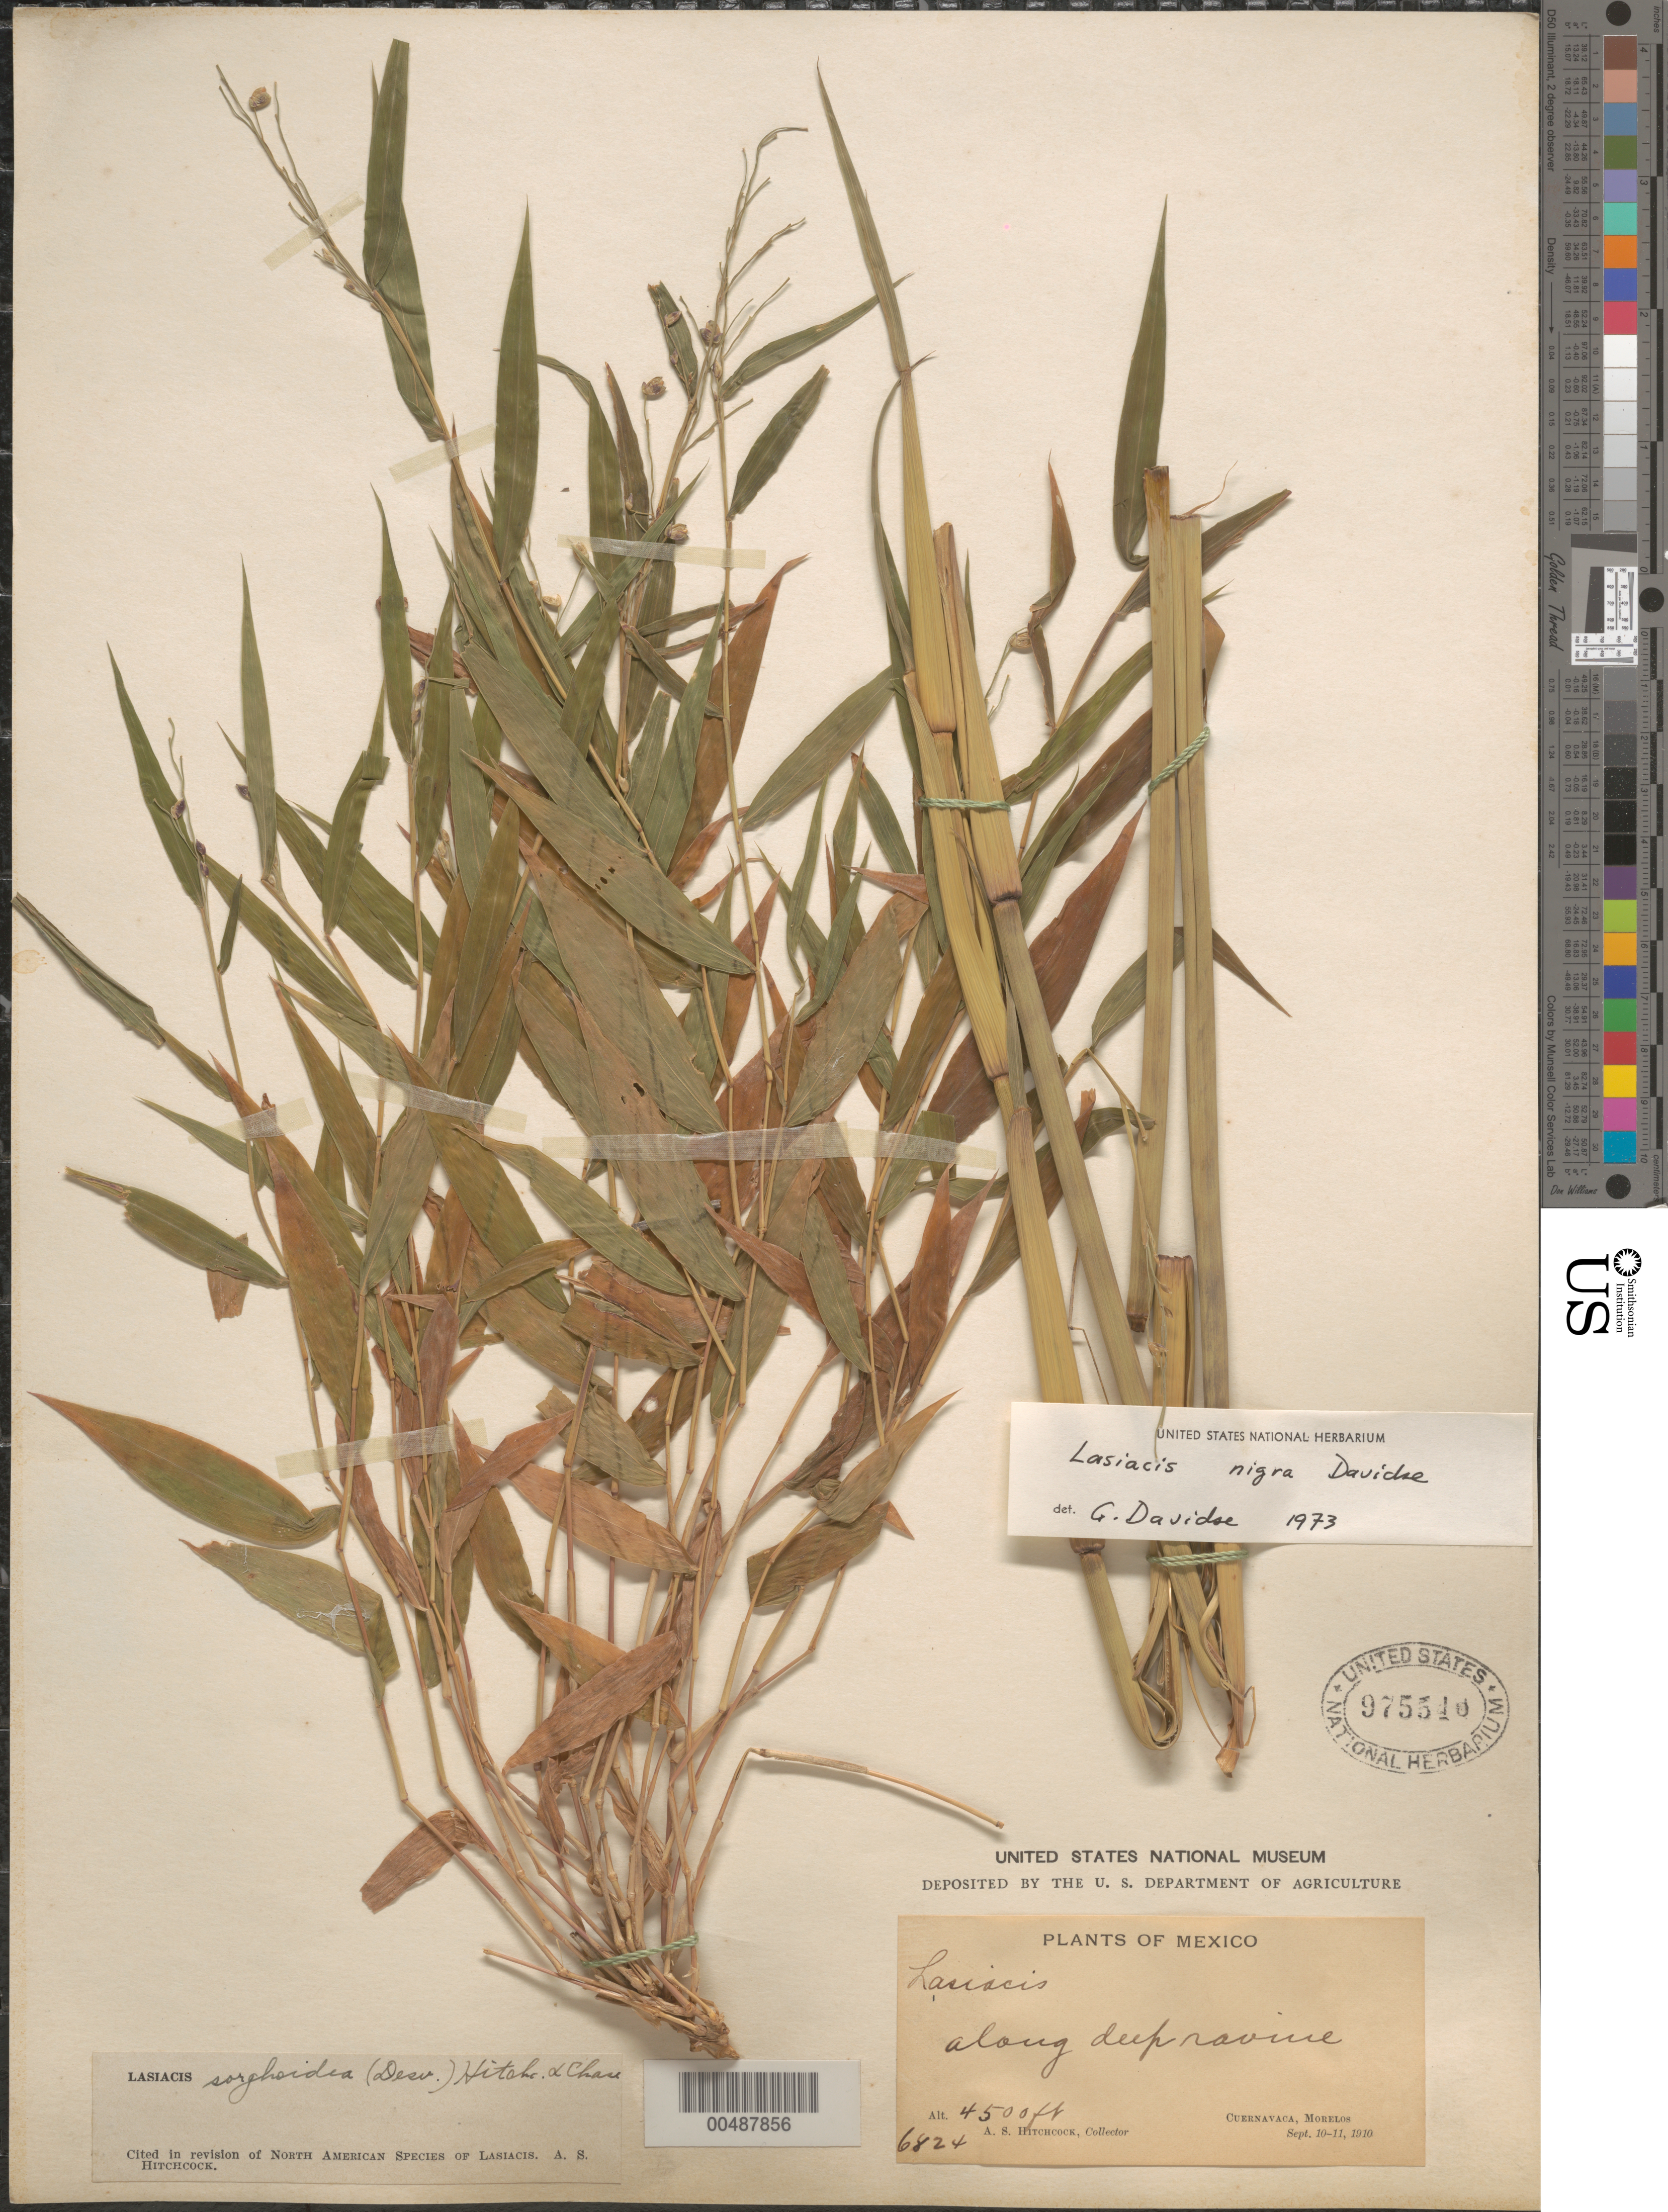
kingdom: Plantae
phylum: Tracheophyta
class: Liliopsida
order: Poales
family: Poaceae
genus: Lasiacis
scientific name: Lasiacis maxonii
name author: Swallen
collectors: A. S. Hitchcock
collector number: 6824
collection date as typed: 10 Sep 1910 to 11 Sep 1910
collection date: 1910-09-11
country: Mexico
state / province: Morelos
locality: Cuernavaca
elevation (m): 1372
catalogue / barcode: US 975546